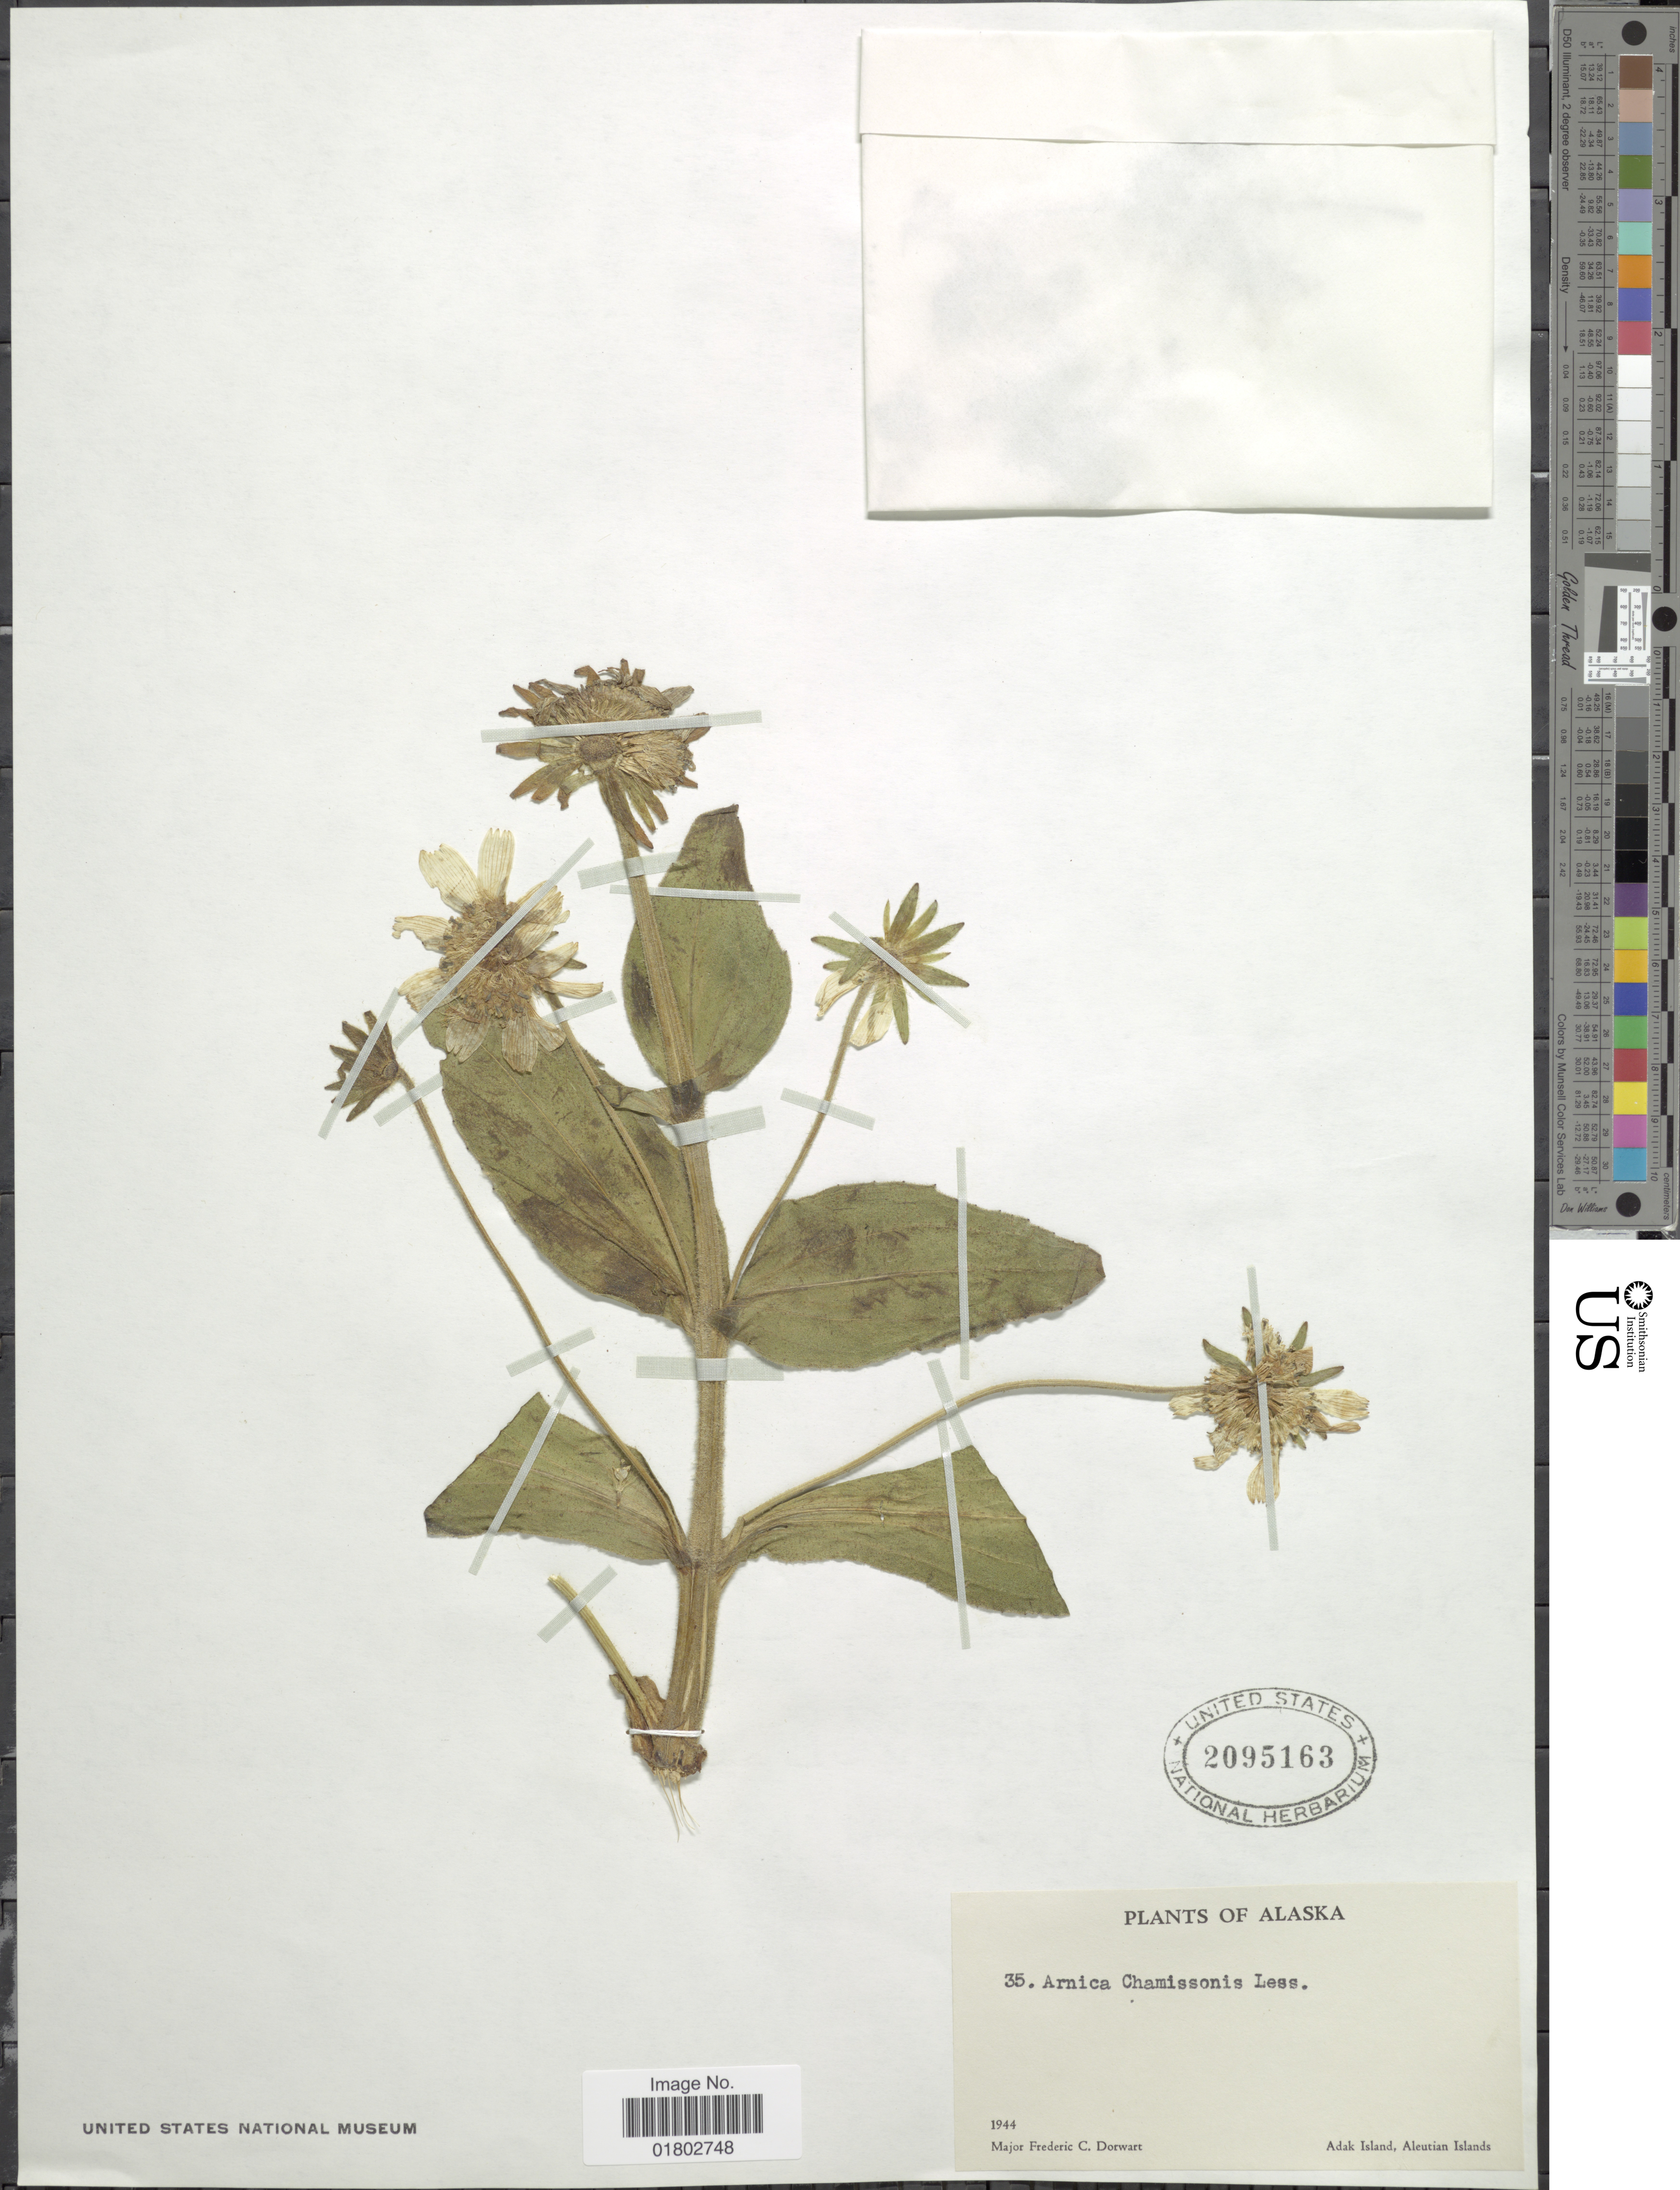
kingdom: Plantae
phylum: Tracheophyta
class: Magnoliopsida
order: Asterales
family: Asteraceae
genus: Arnica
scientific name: Arnica chamissonis subsp. genuina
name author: Maguire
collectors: F. Dorwart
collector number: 35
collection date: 1944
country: United States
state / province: Alaska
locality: Adak Island, Aleutian Islands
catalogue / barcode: US 2095163